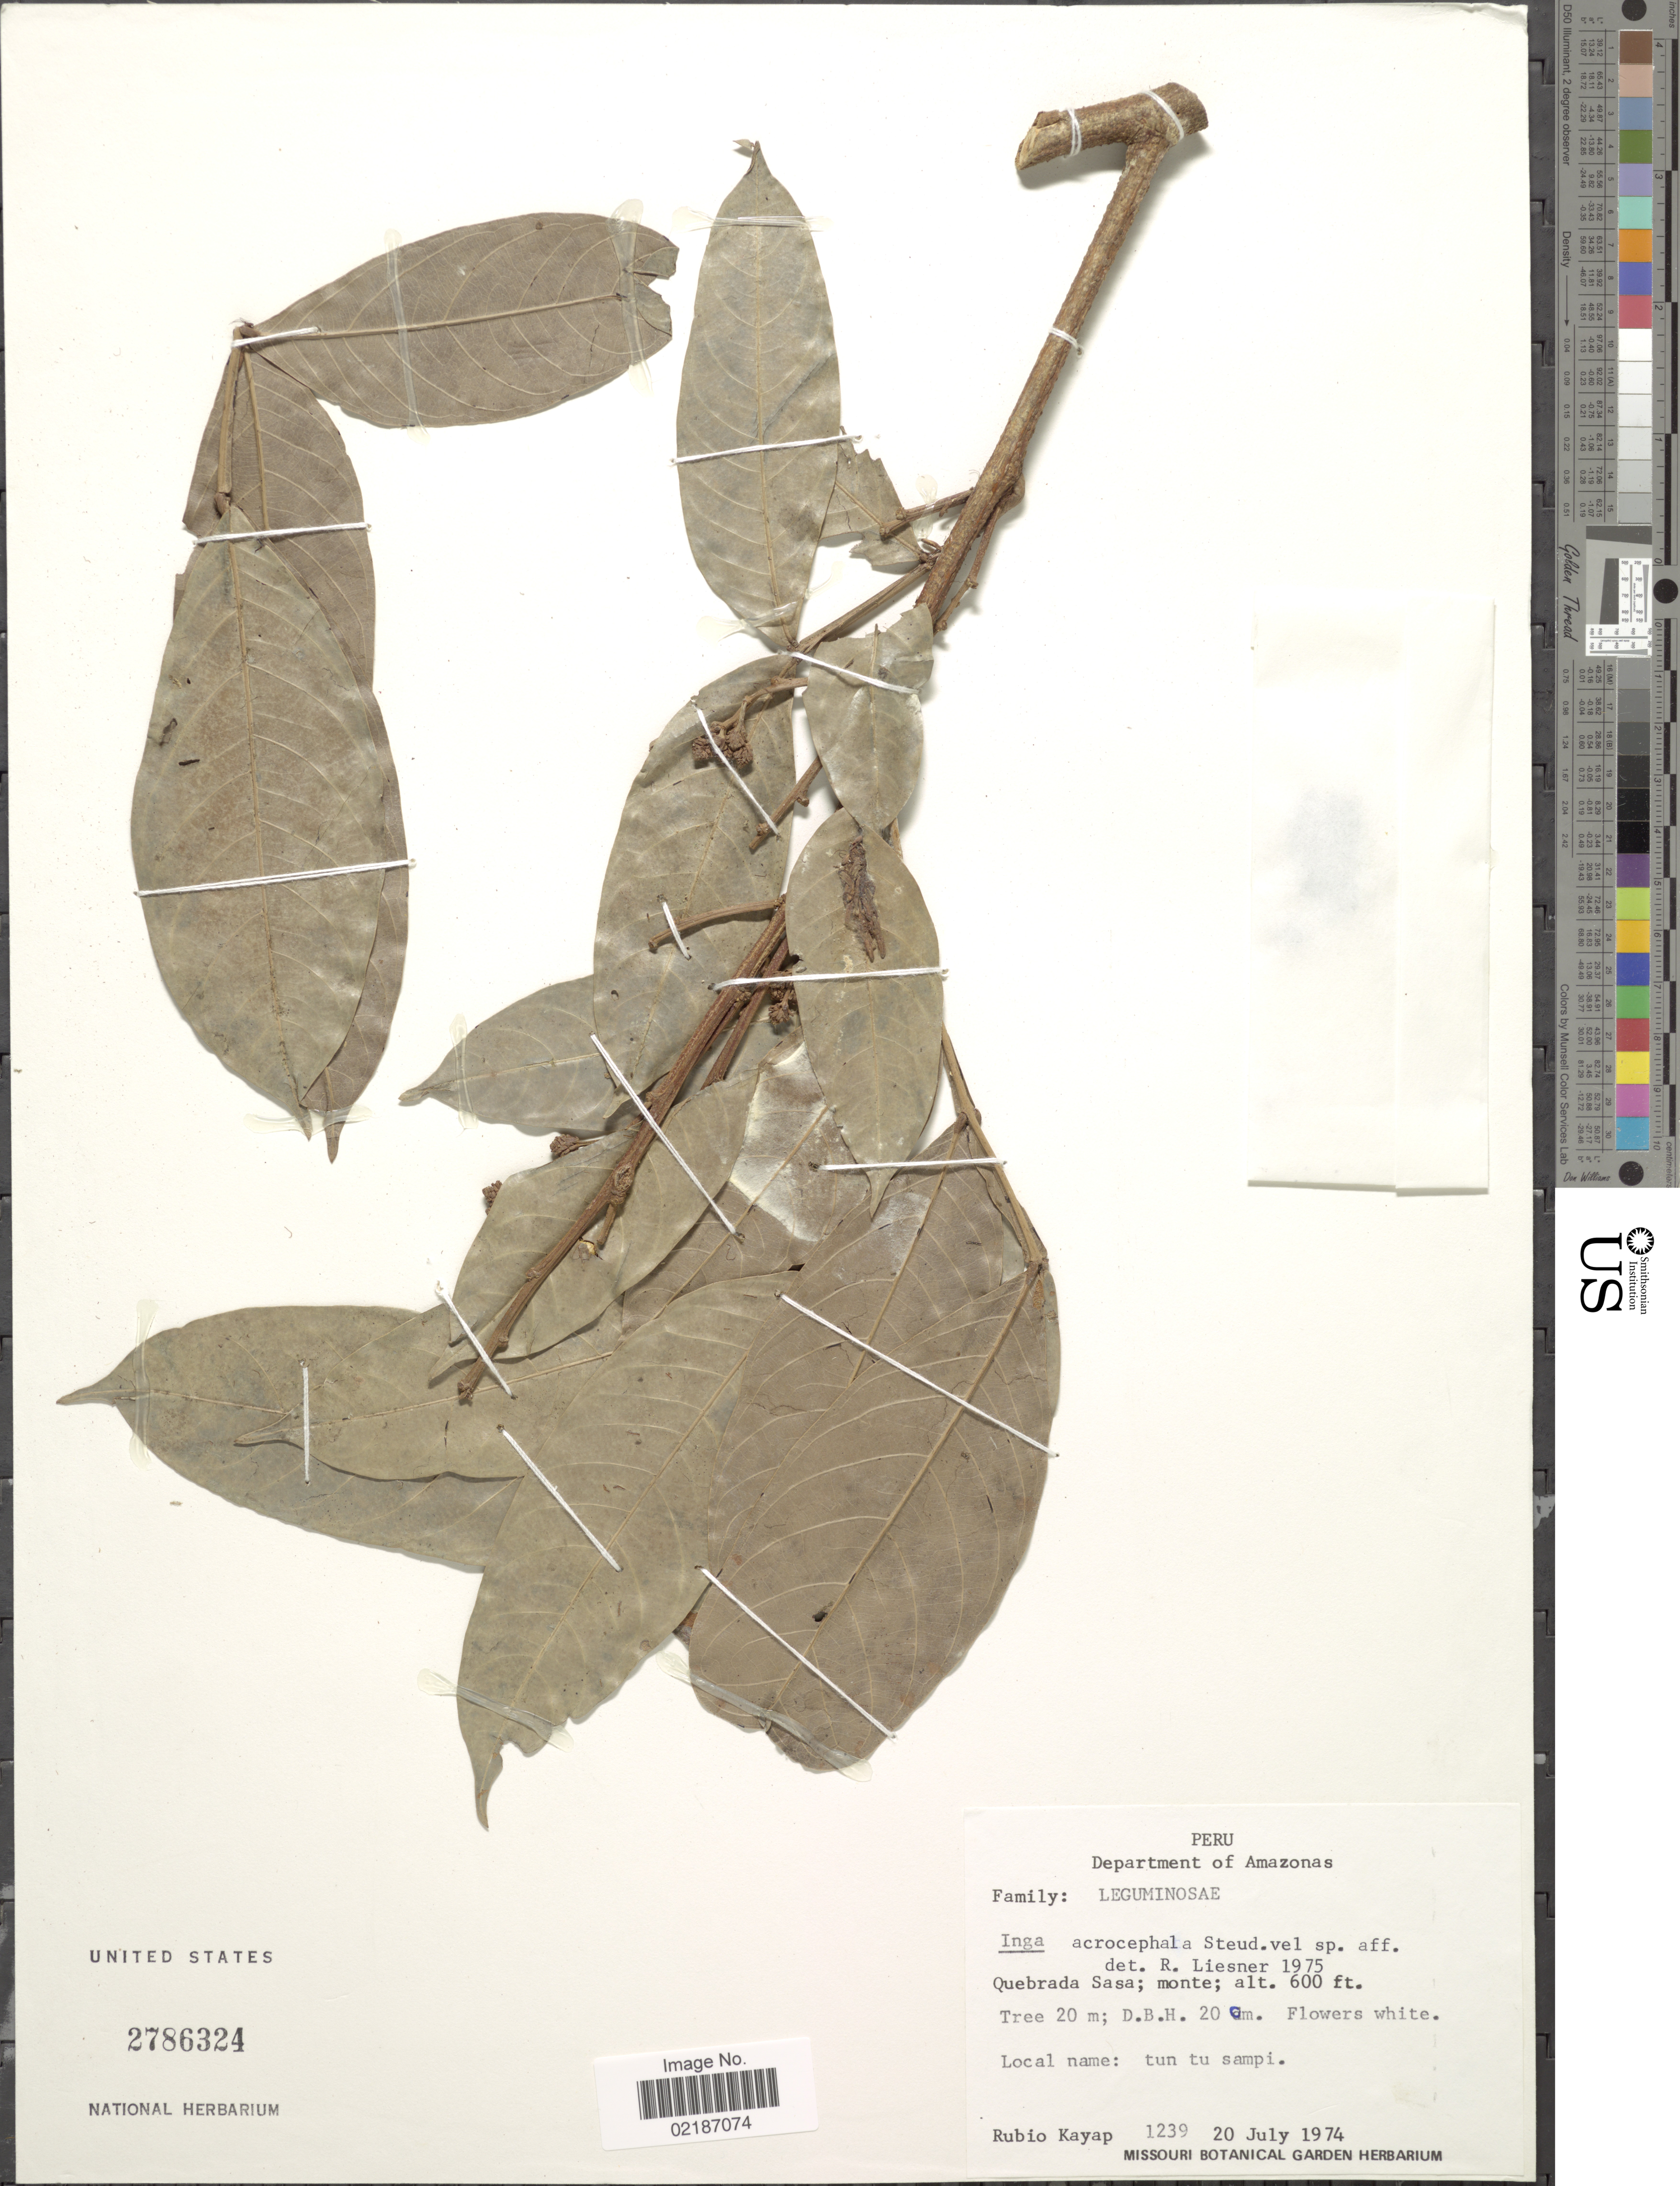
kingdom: Plantae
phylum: Tracheophyta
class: Magnoliopsida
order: Fabales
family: Fabaceae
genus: Inga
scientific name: Inga acrocephala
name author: Steud.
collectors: R. Kayap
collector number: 1239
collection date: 1974-07-20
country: Peru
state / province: Amazonas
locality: Quebrada Sasa; monte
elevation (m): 183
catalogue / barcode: US 2786324